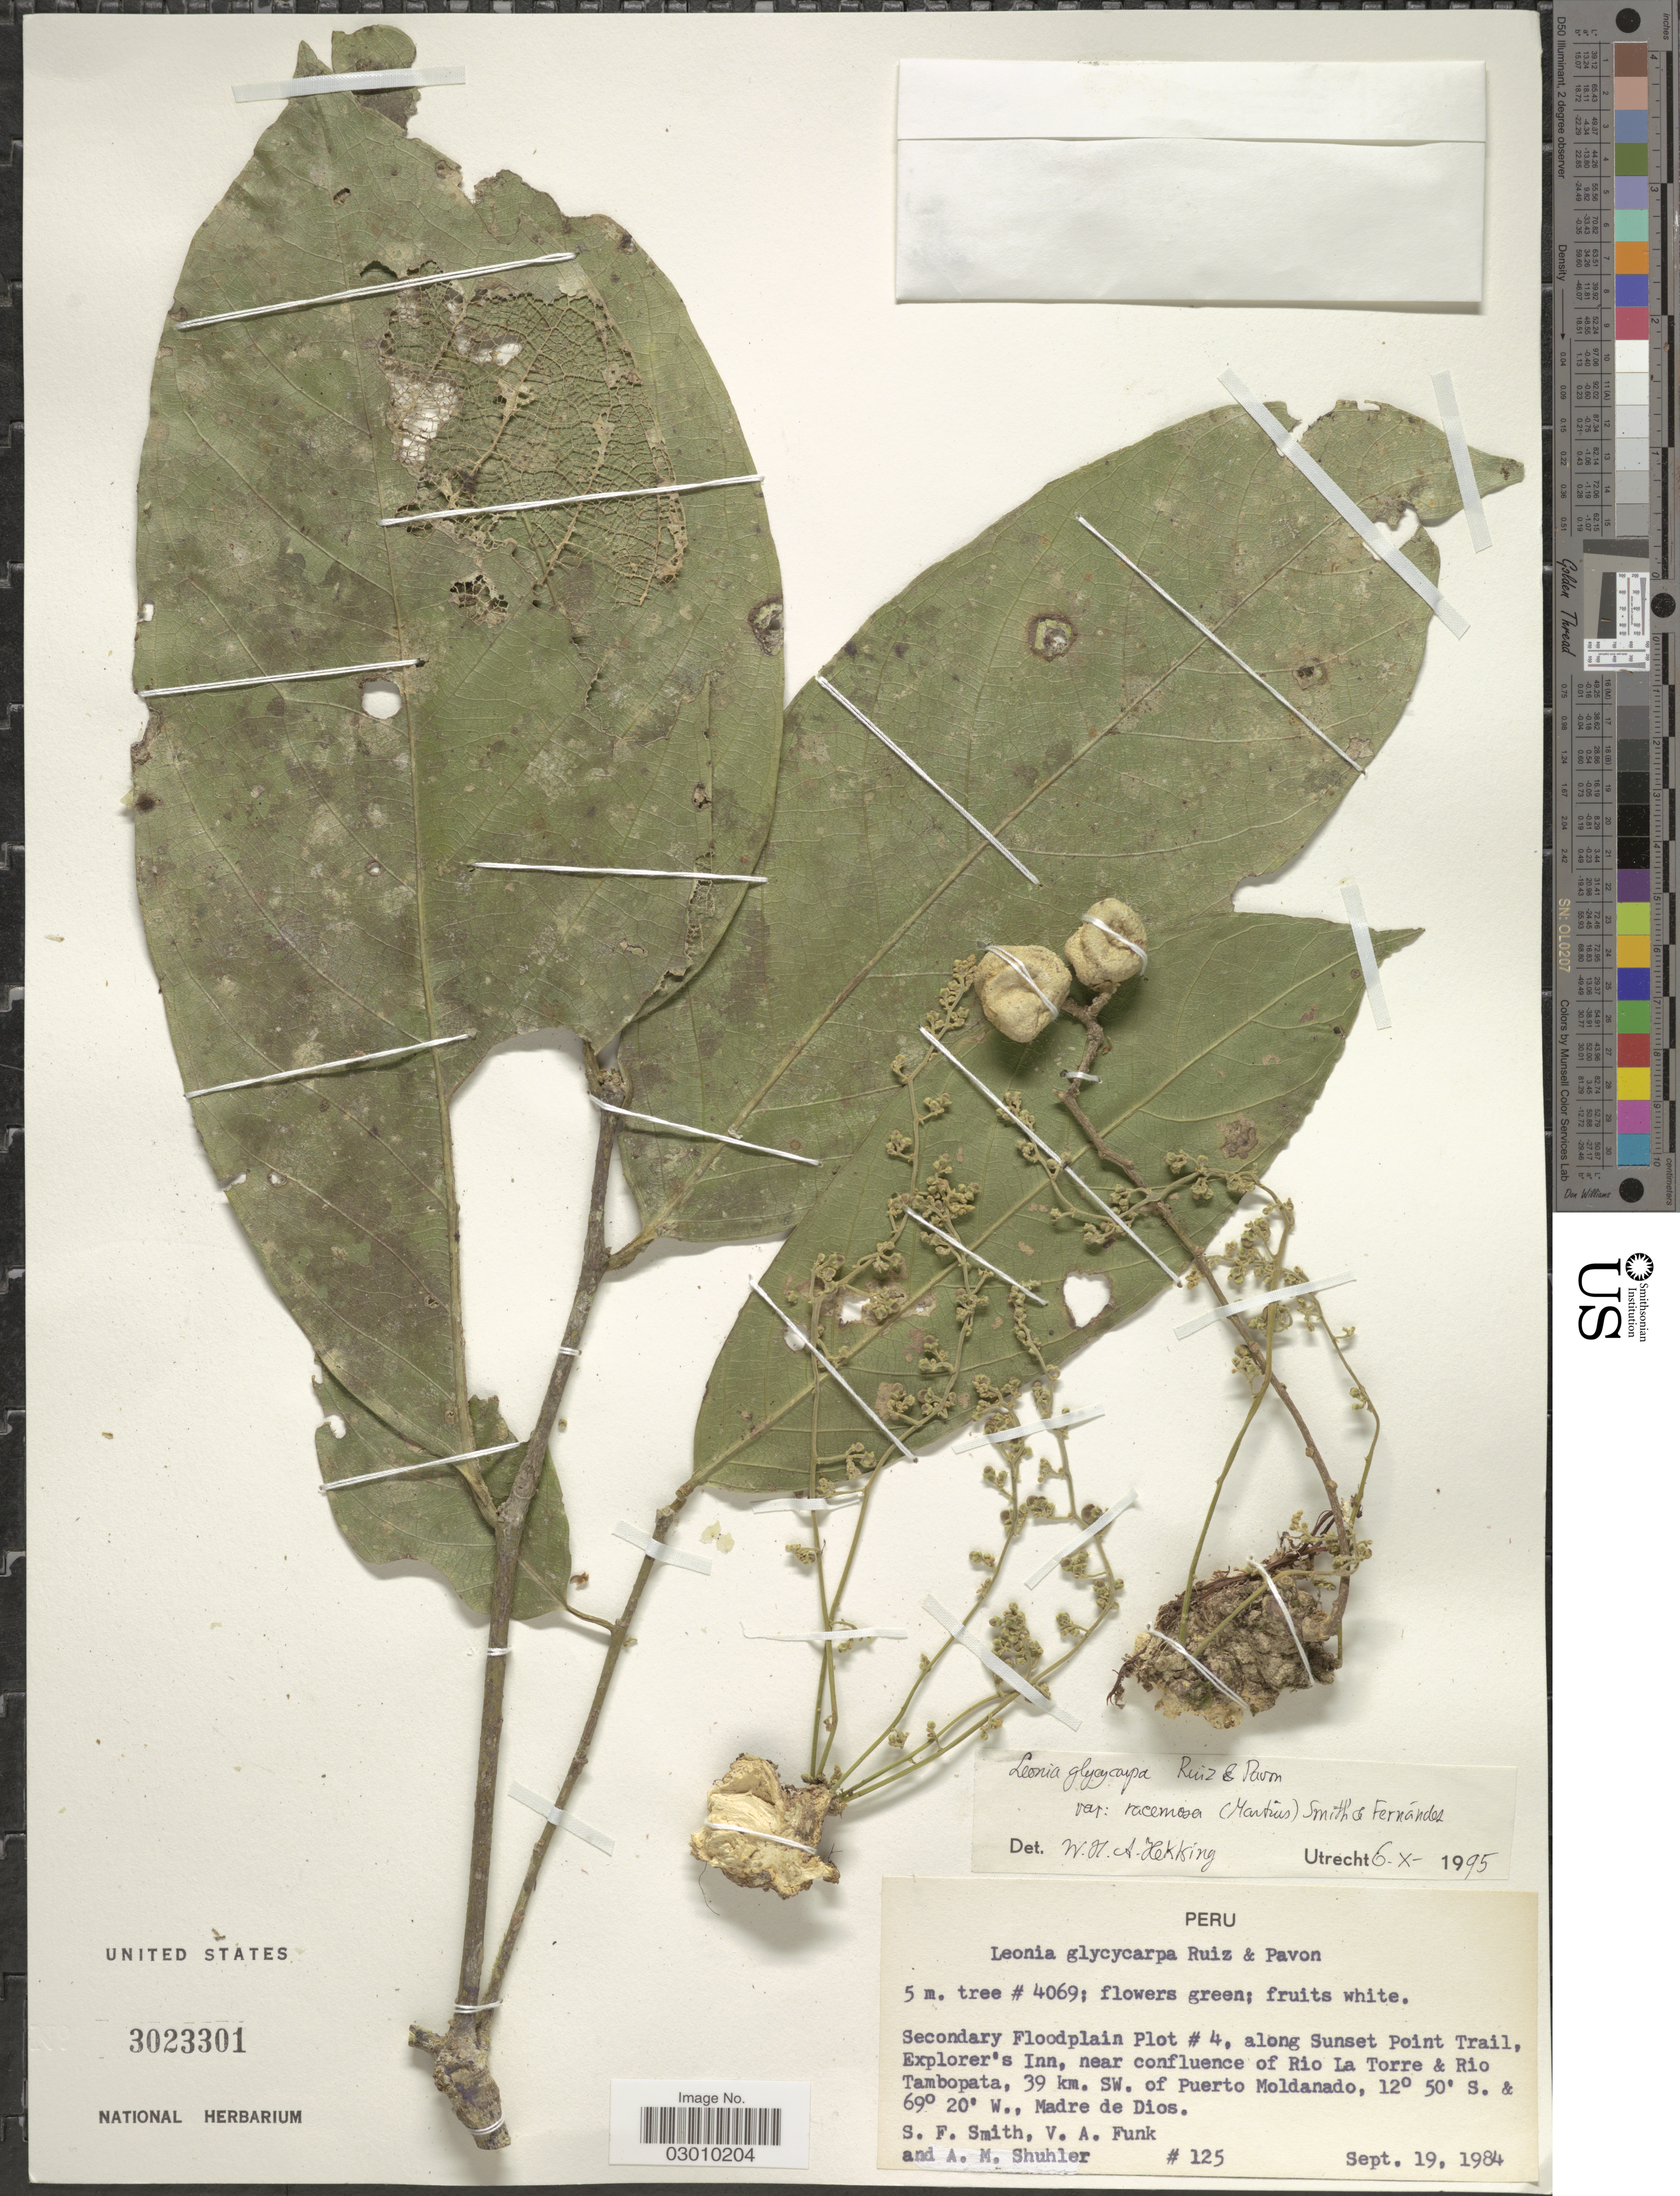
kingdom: Plantae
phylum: Tracheophyta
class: Magnoliopsida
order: Malpighiales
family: Violaceae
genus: Leonia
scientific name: Leonia glycycarpa var. racemosa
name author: (Mart.) L.B. Sm. & A. Fernández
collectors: S.F. Smith, V. Funk & A. Shuhler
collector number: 125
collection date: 1984-09-19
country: Peru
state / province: Madre de Dios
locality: Secondary Floodplain Plot # 4, along Sunset Point Trail, Explorer's Inn, near confluence of Rio La Torre & Rio Tambopata, 39 km. SW. of Puerto Maldonado.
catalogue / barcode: US 3023301